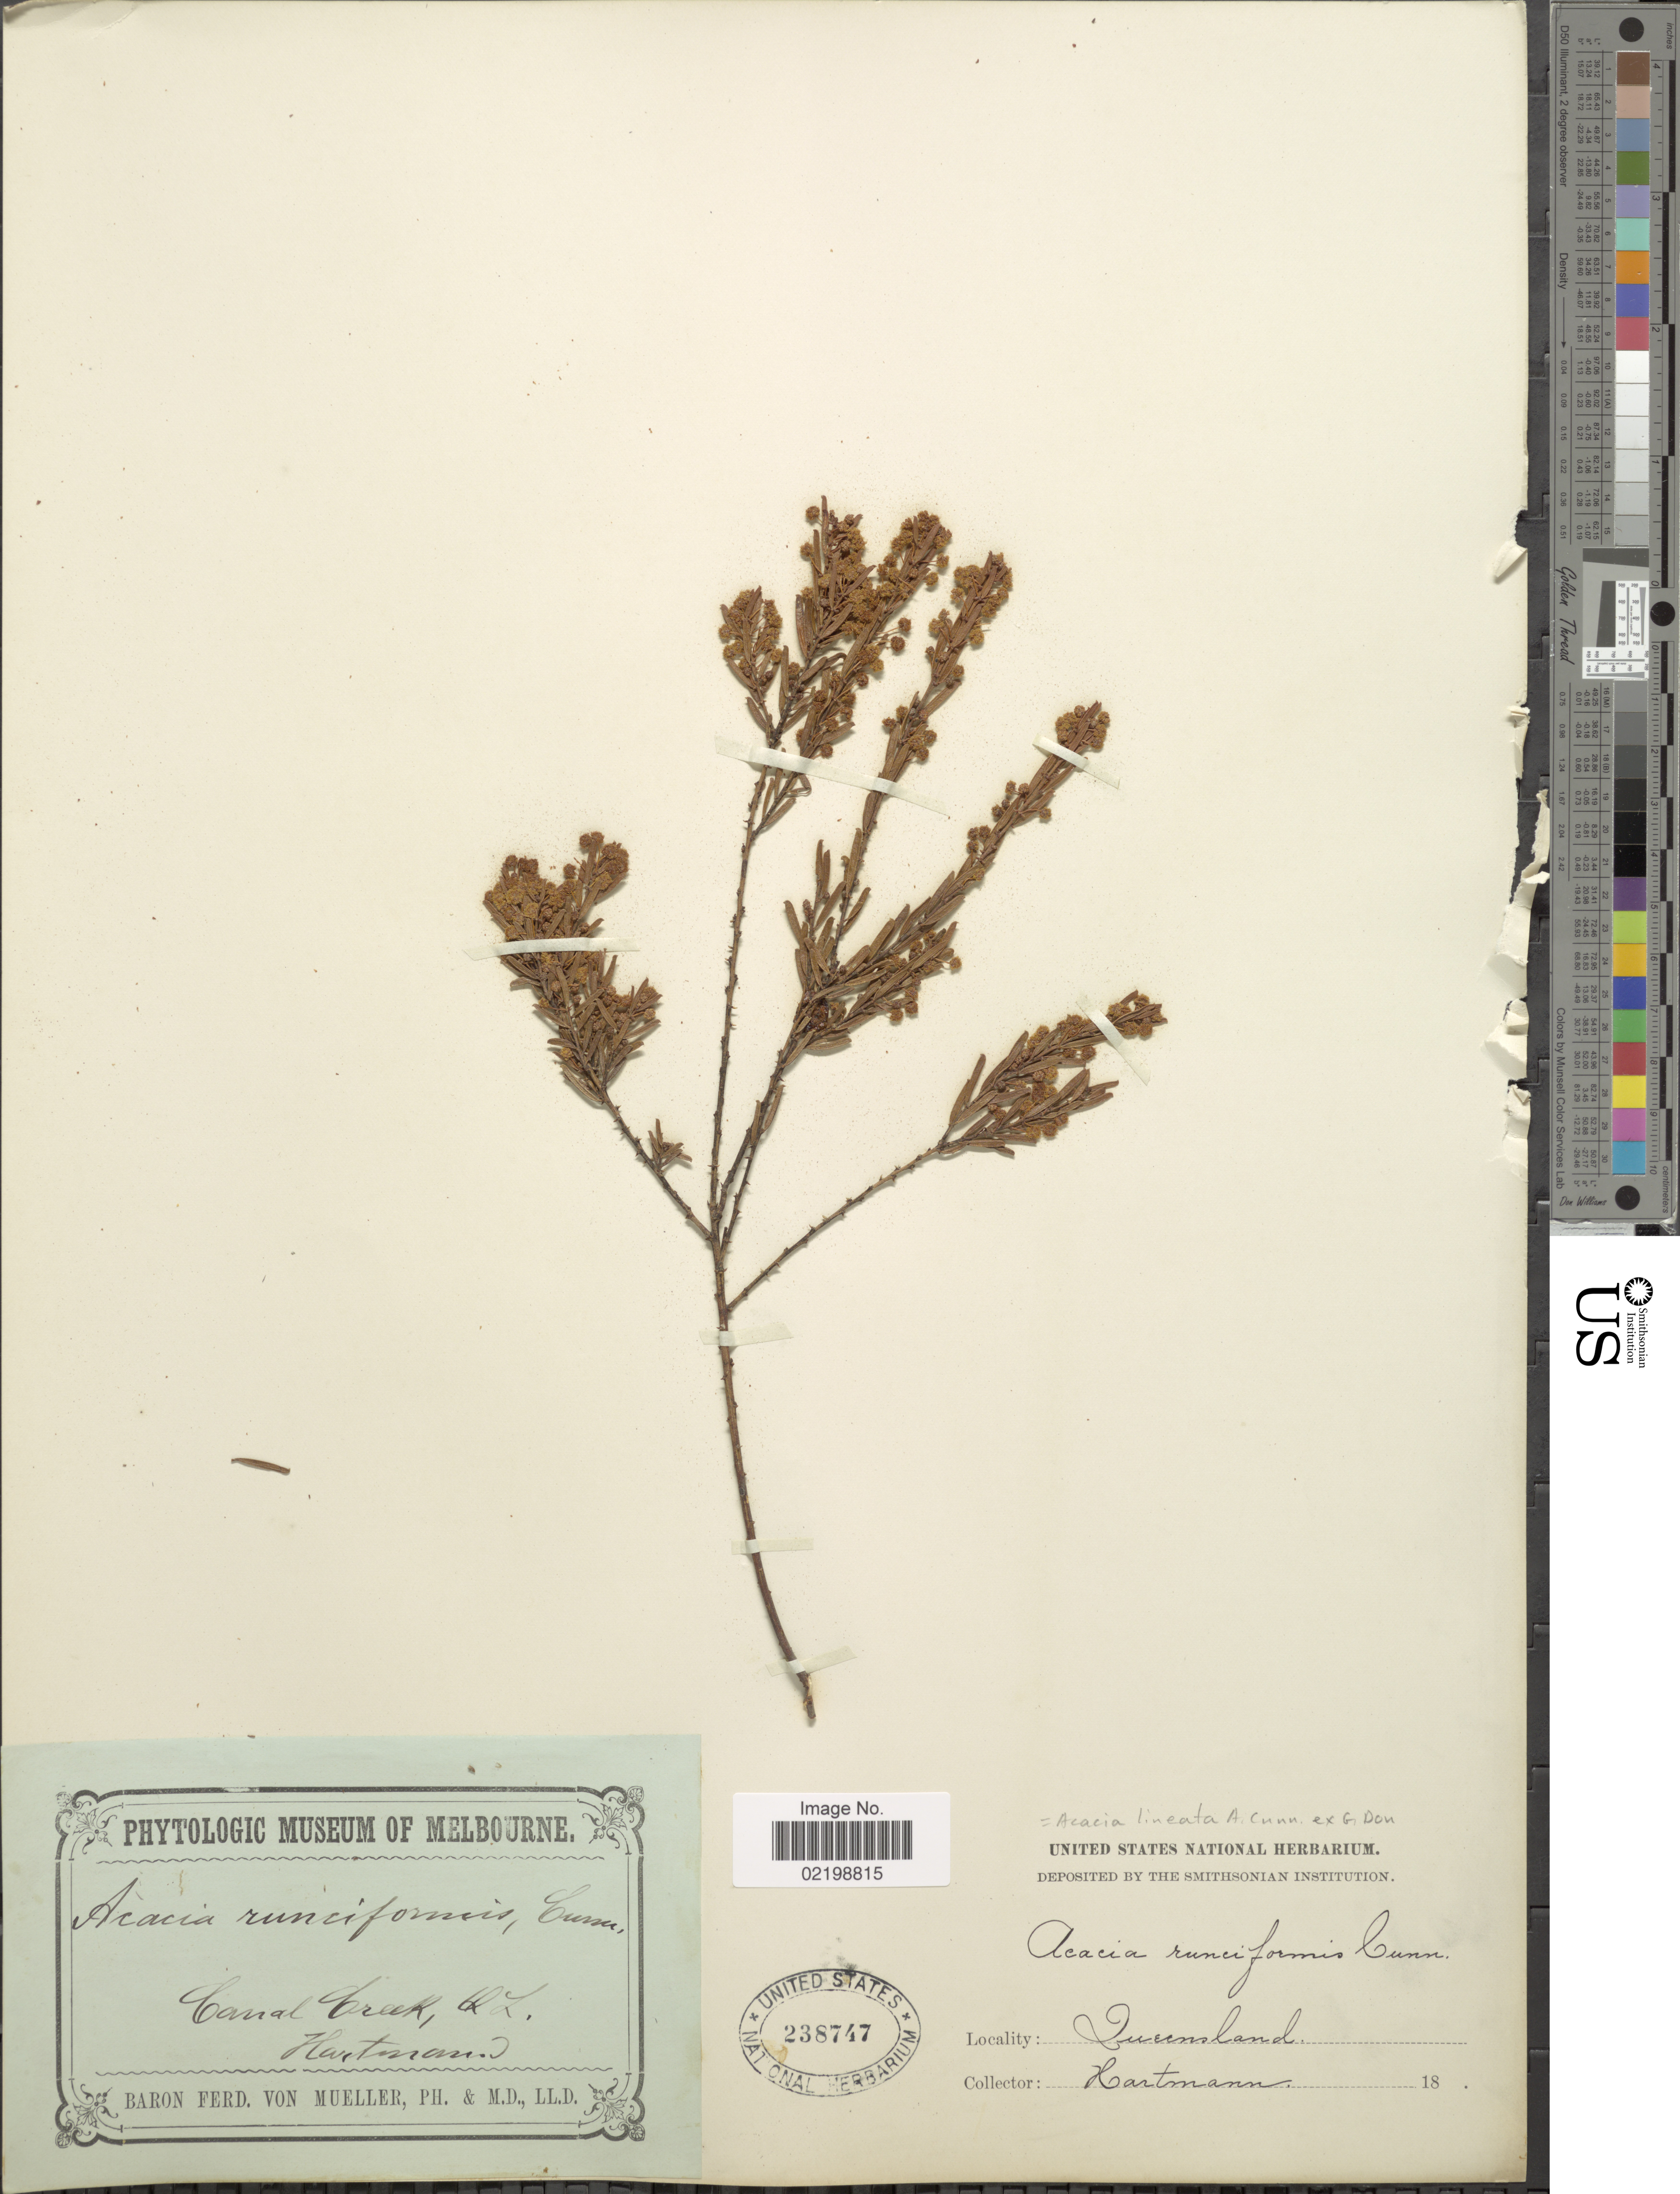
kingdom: Plantae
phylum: Tracheophyta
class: Magnoliopsida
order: Fabales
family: Fabaceae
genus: Acacia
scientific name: Acacia lineata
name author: G. Don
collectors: -. Hartmann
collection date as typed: Transcribed d/m/y: //18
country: Australia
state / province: Queensland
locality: Canal Creek, QL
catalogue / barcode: US 238747